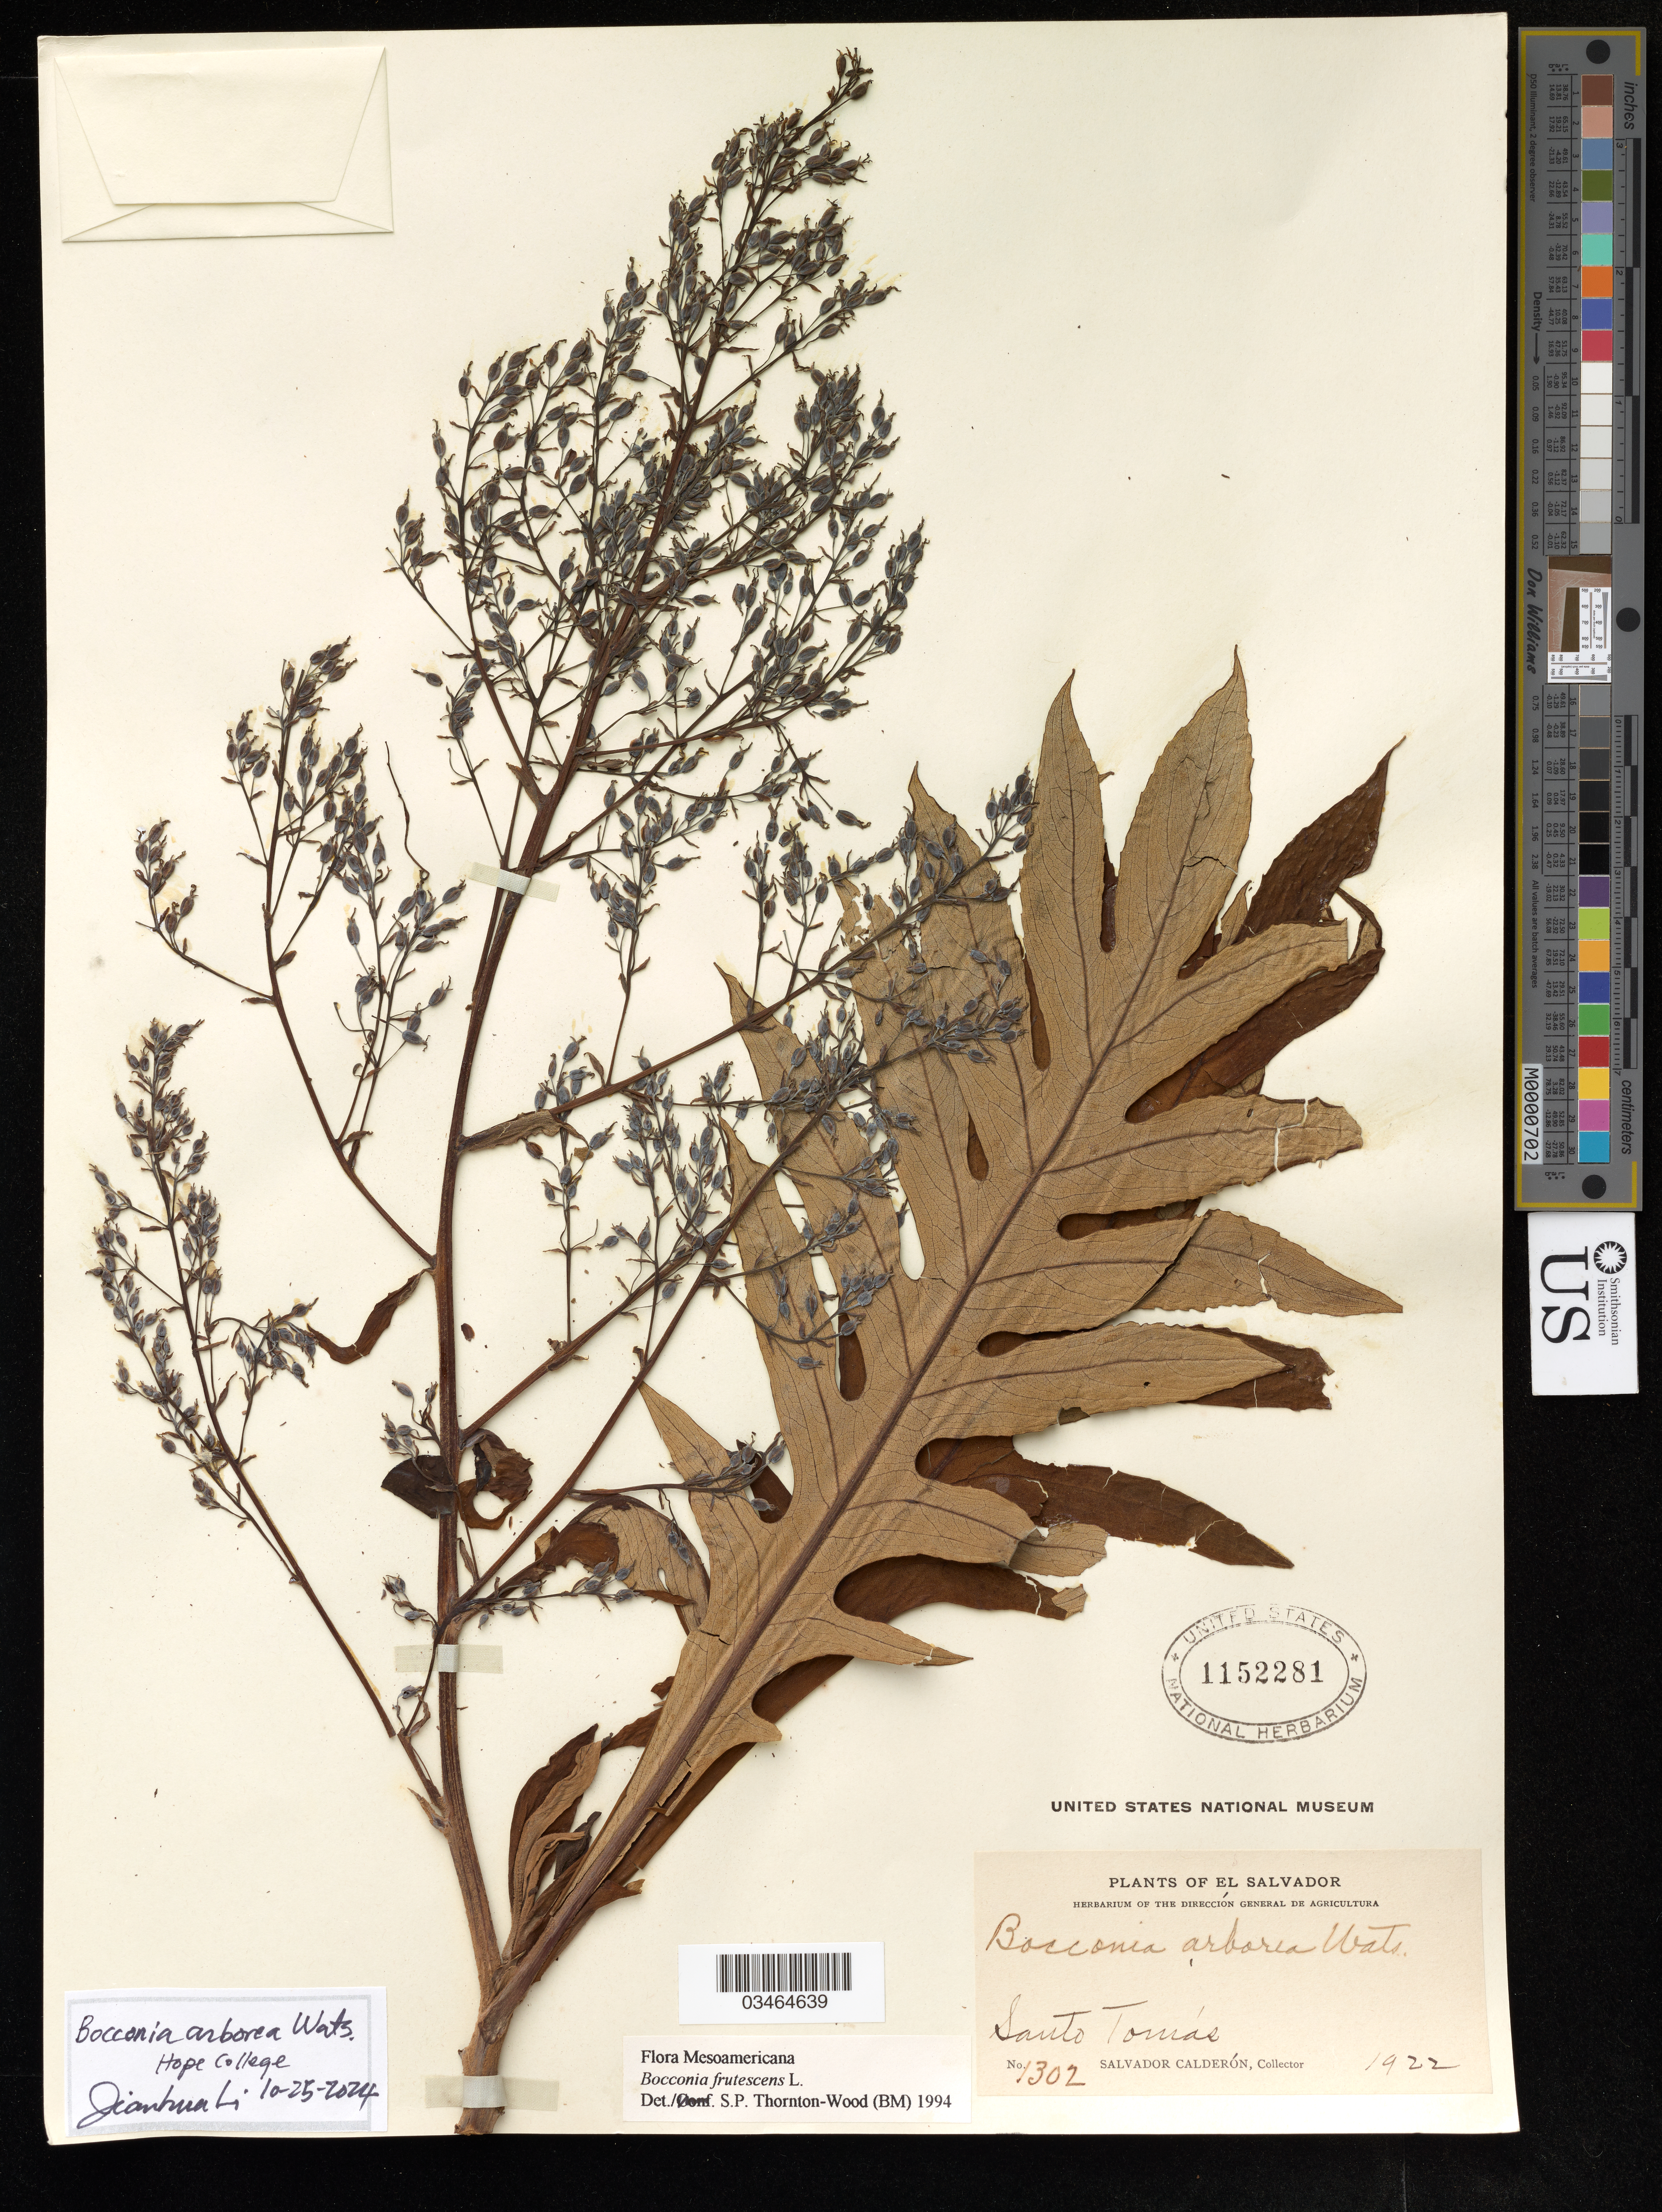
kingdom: Plantae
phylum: Tracheophyta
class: Magnoliopsida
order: Ranunculales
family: Papaveraceae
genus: Bocconia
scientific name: Bocconia arborea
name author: S. Watson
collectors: S. Calderón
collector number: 1302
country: El Salvador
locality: Santo Tomáe.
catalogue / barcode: US 1152281